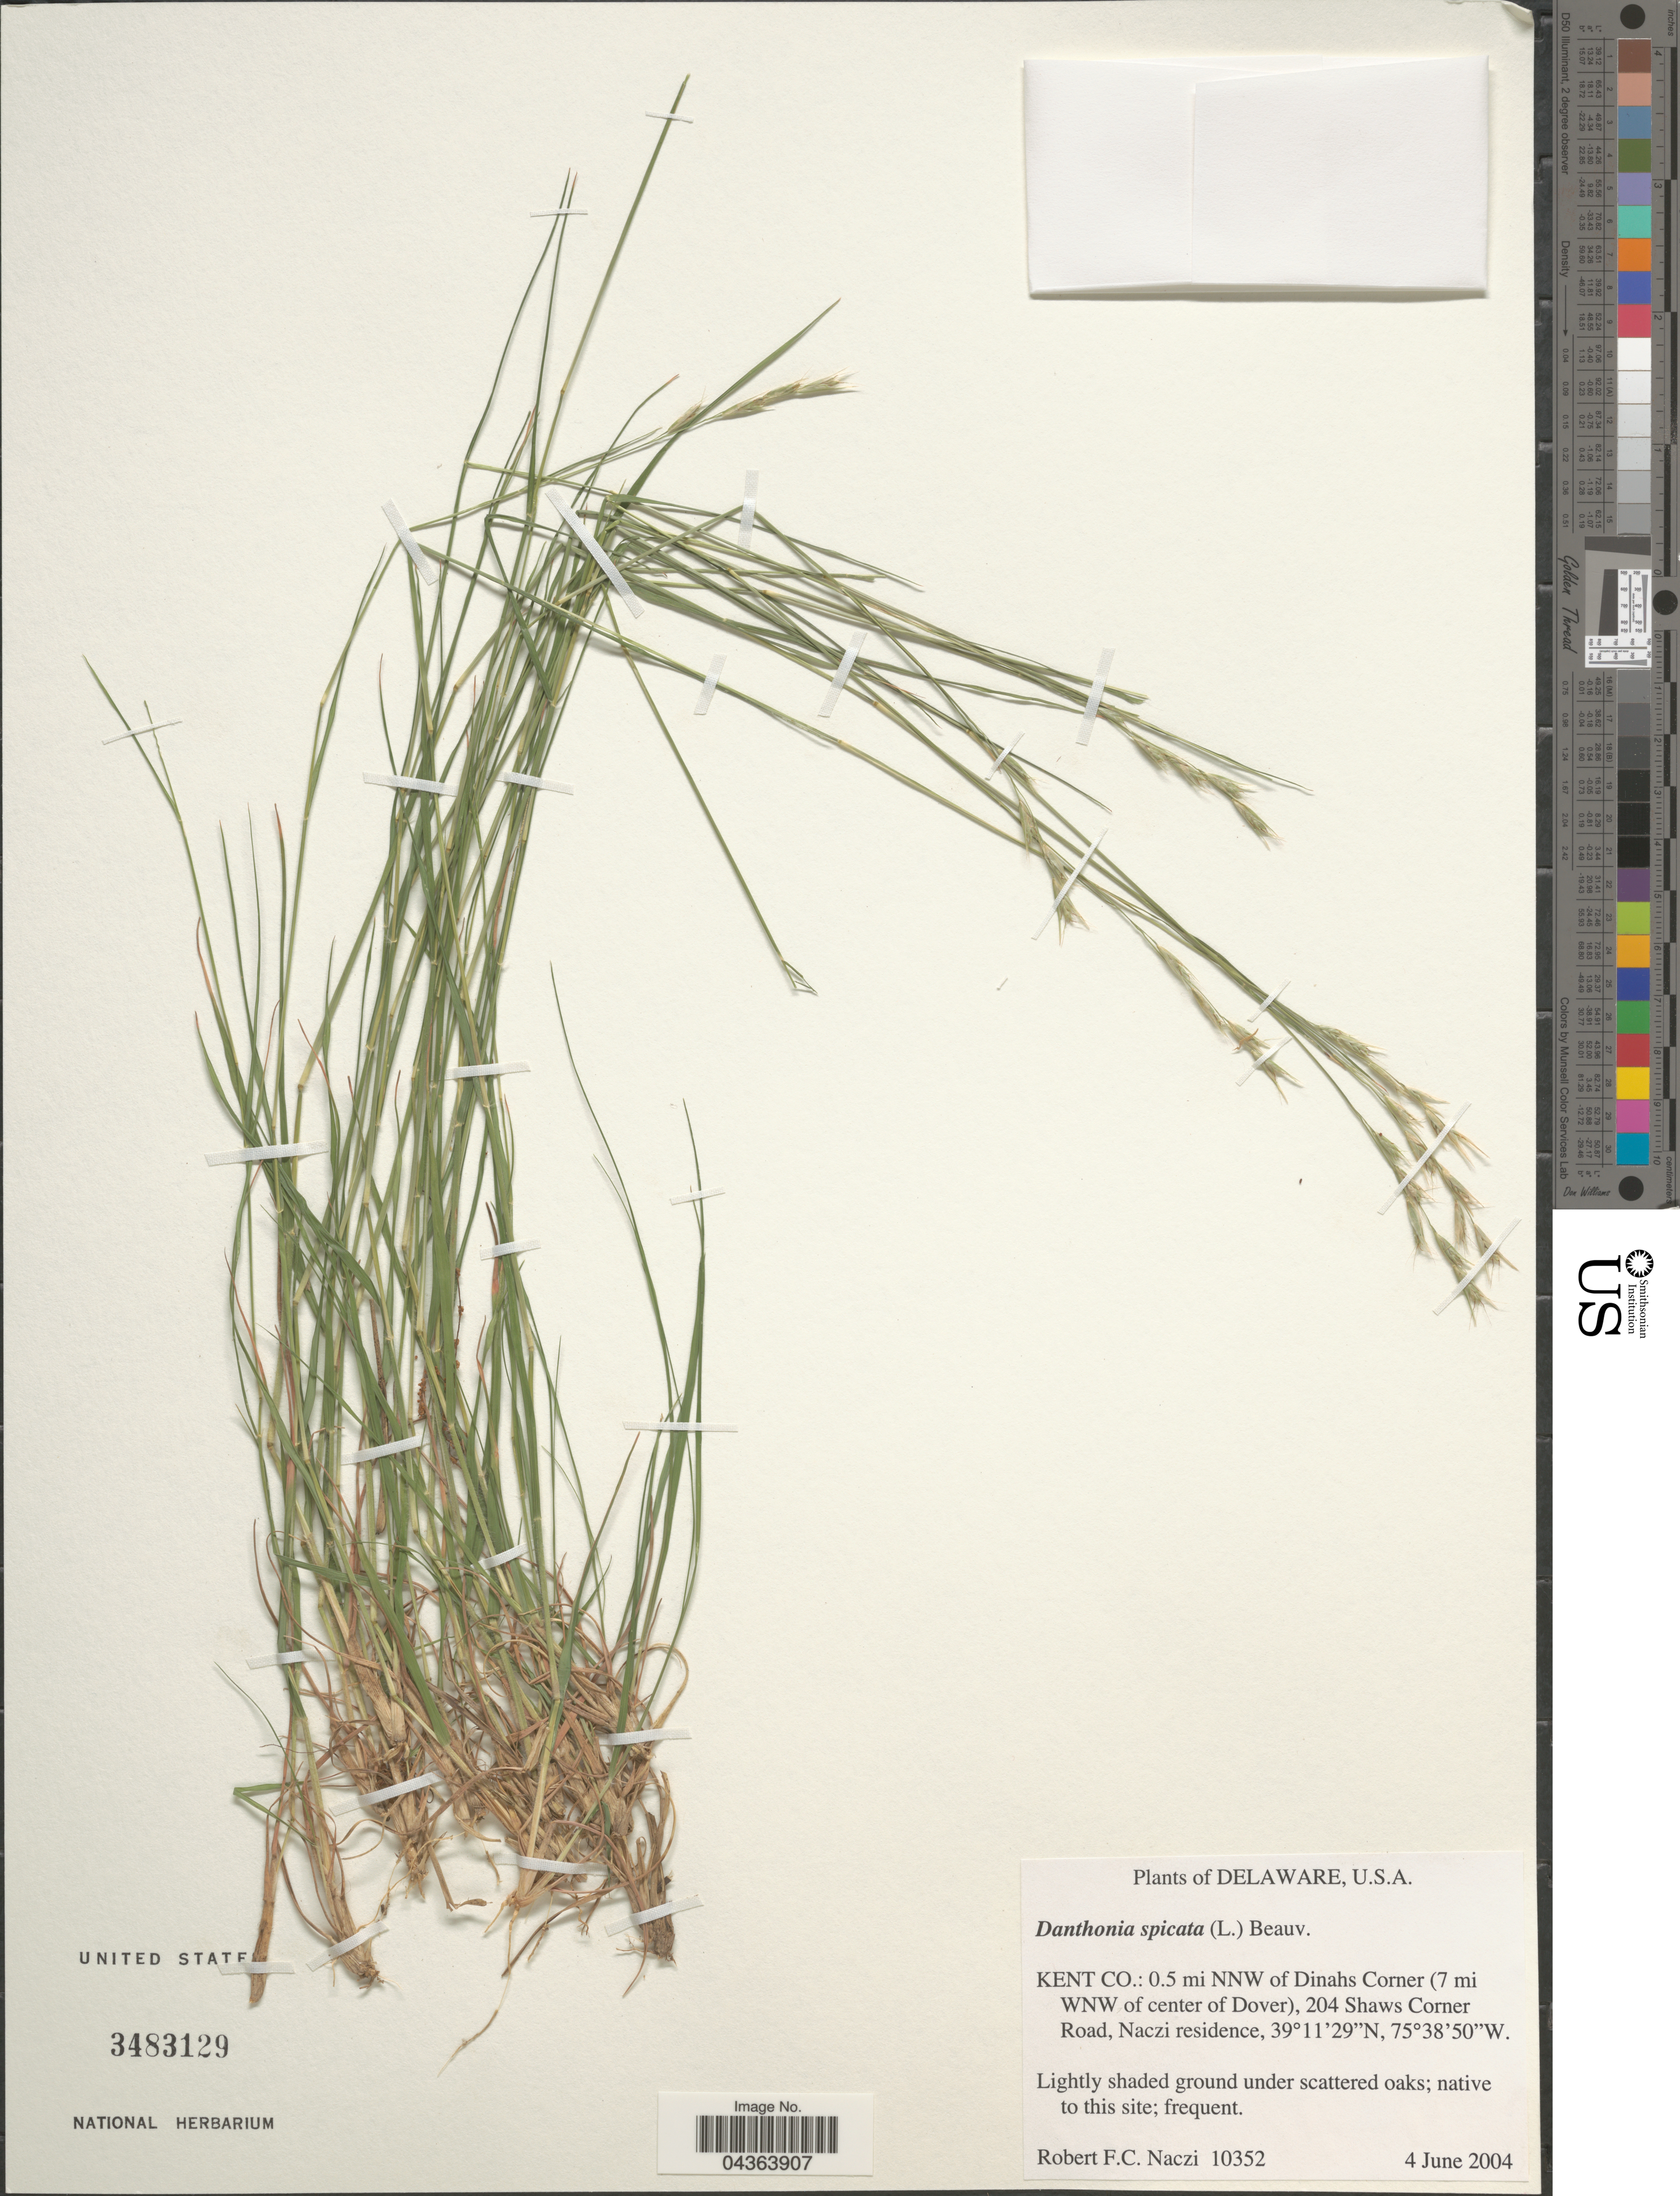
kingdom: Plantae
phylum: Tracheophyta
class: Liliopsida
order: Poales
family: Poaceae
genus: Danthonia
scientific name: Danthonia spicata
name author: (L.) P. Beauv. ex Roem. & Schult.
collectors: R. F. C. Naczi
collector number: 10352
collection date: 2004-06-04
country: United States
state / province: Delaware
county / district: Kent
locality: Kent Co.: 0.5 mi NNW of Dinahs Corner (7 mi WNW of center of Dover), 204 Shaws Corner Road, Naczi residence.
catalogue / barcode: US 3483129